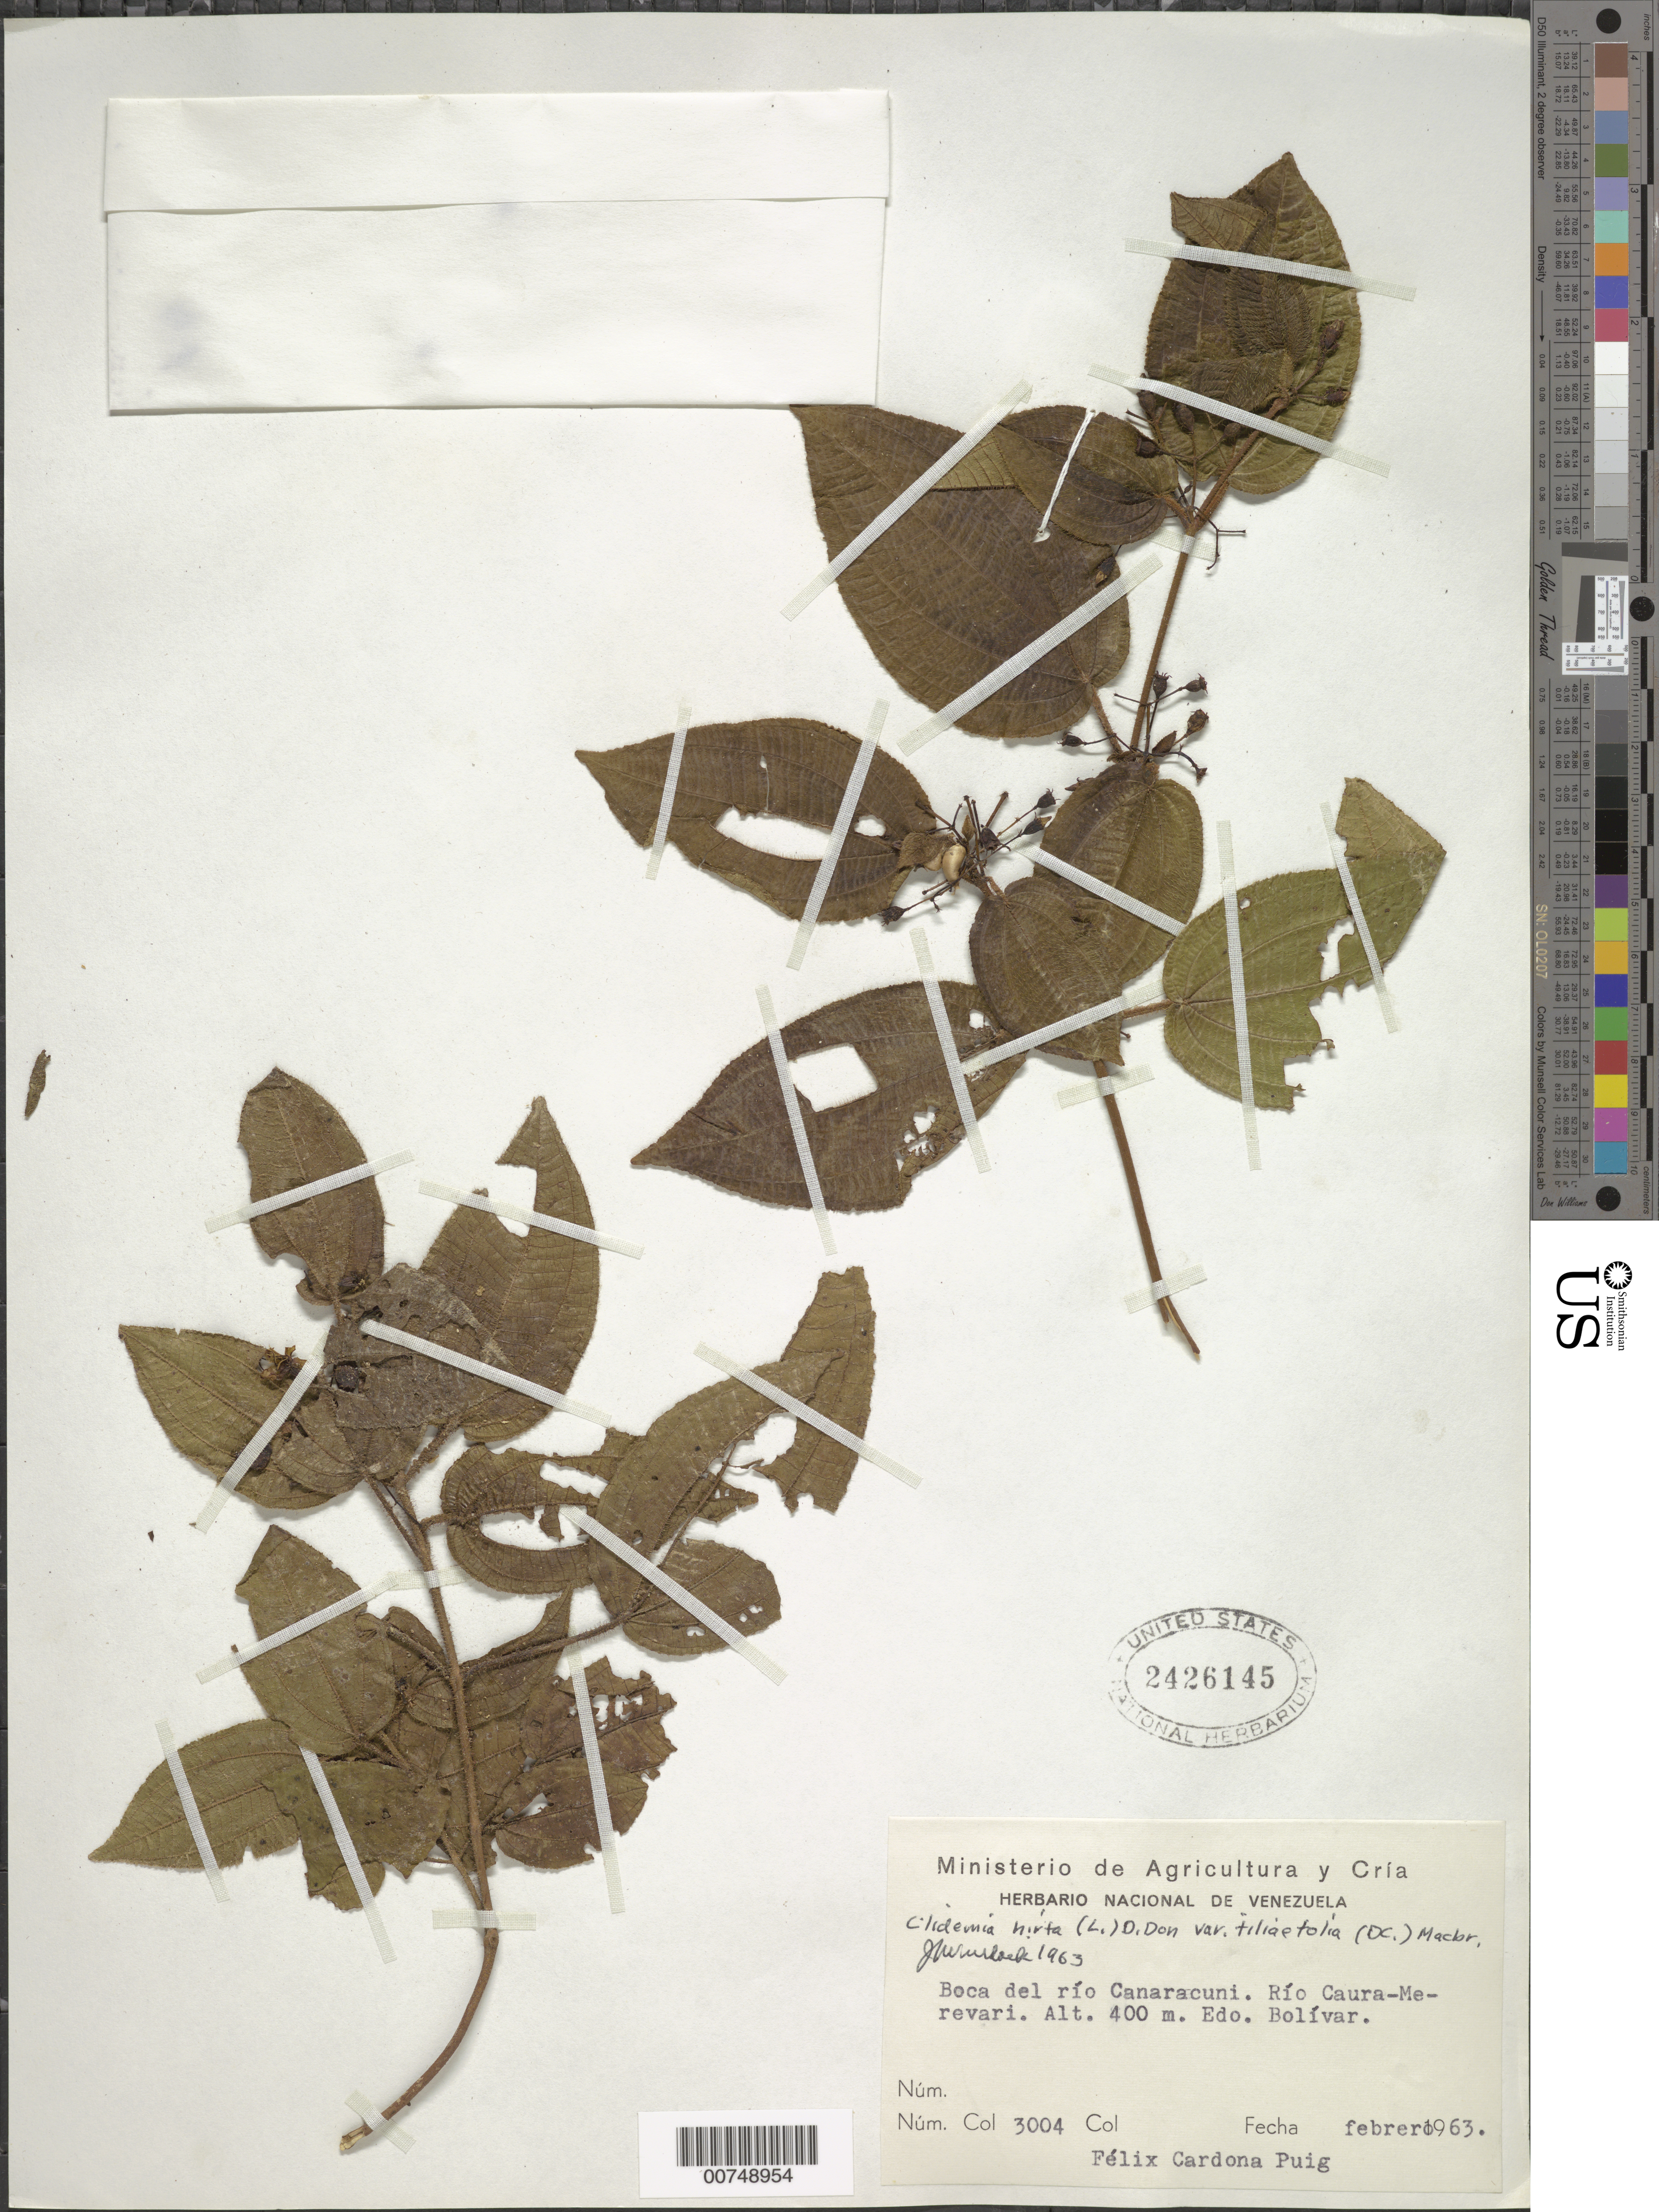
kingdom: Plantae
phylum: Tracheophyta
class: Magnoliopsida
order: Myrtales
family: Melastomataceae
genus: Clidemia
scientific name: Clidemia hirta var. tiliifolia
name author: (DC.) J.F. Macbr.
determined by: Wurdack, John J., (US), US (UNITED STATES)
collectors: F. Cardona Puig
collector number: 3004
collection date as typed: Feb-63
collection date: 1963-02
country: Venezuela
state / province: Bolívar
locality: Río Canaracuni, junto a su desembocadura con el Río Caura-Merevari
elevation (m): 400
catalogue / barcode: US 2426145